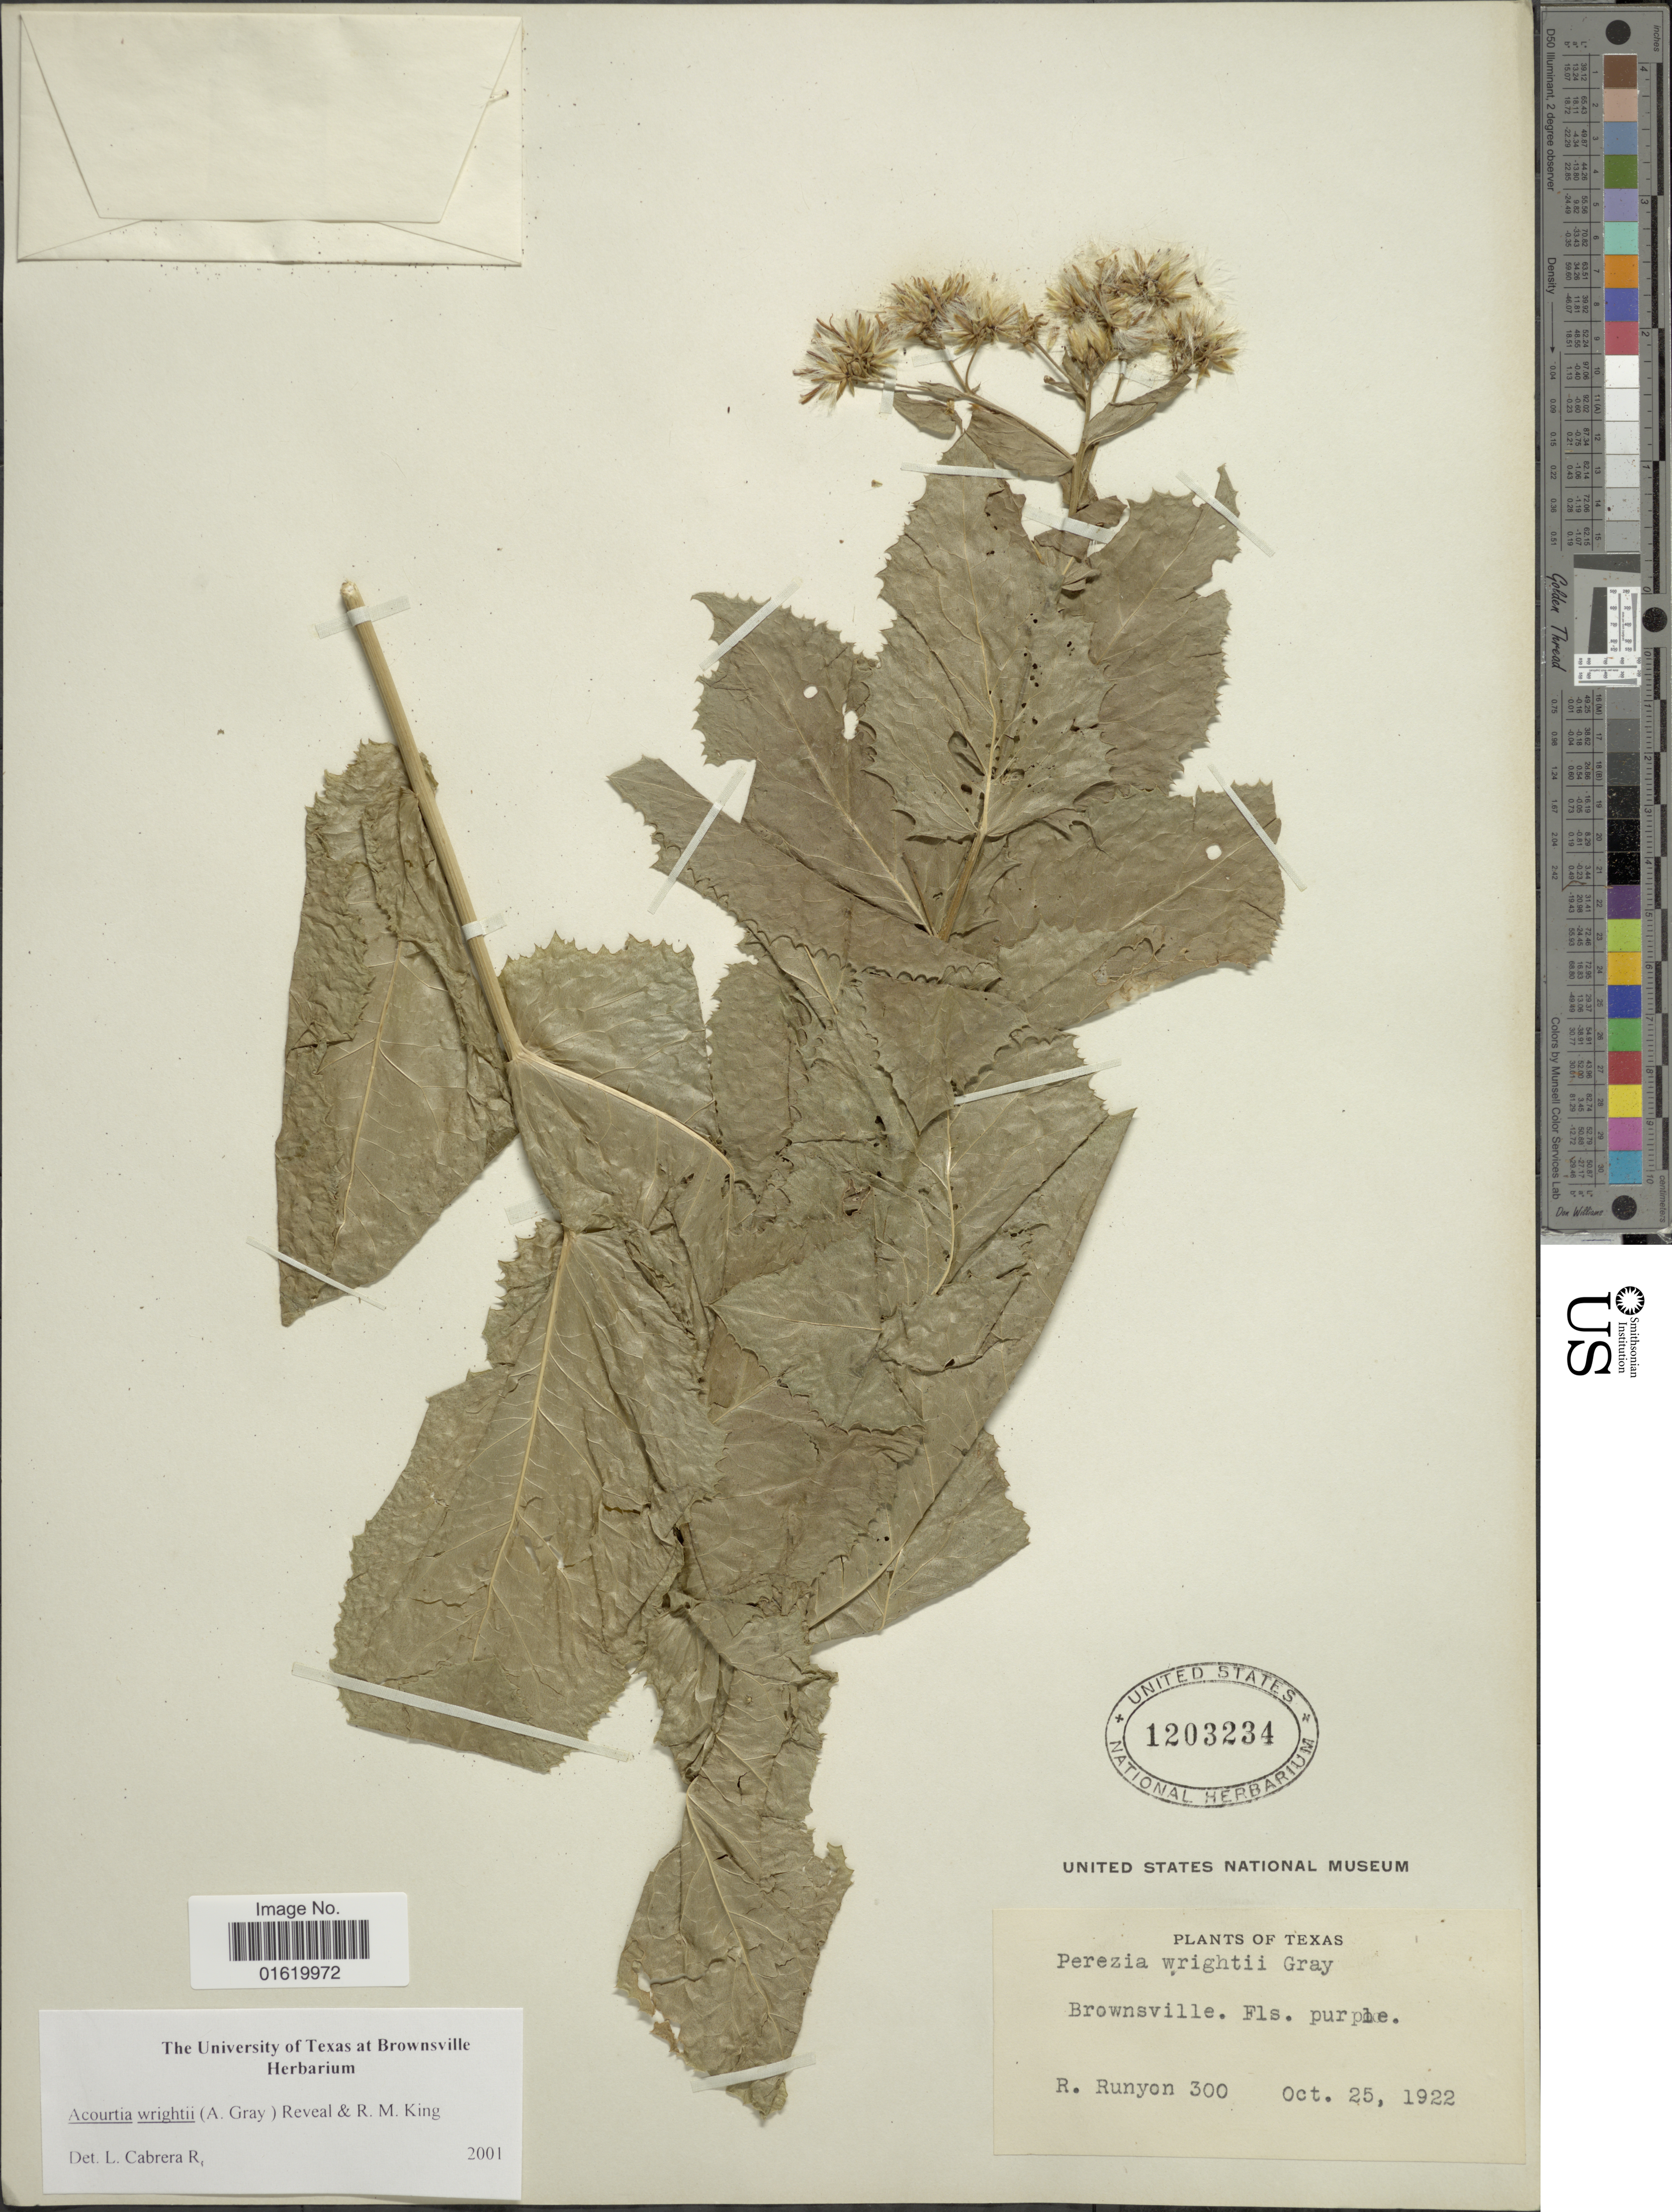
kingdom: Plantae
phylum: Tracheophyta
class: Magnoliopsida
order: Asterales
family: Asteraceae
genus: Acourtia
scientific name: Acourtia wrightii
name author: (A. Gray) Reveal & R.M. King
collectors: R. Runyon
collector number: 300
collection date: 1922-10-25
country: United States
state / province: Texas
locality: Brownsville, Fle. purple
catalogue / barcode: US 1203234